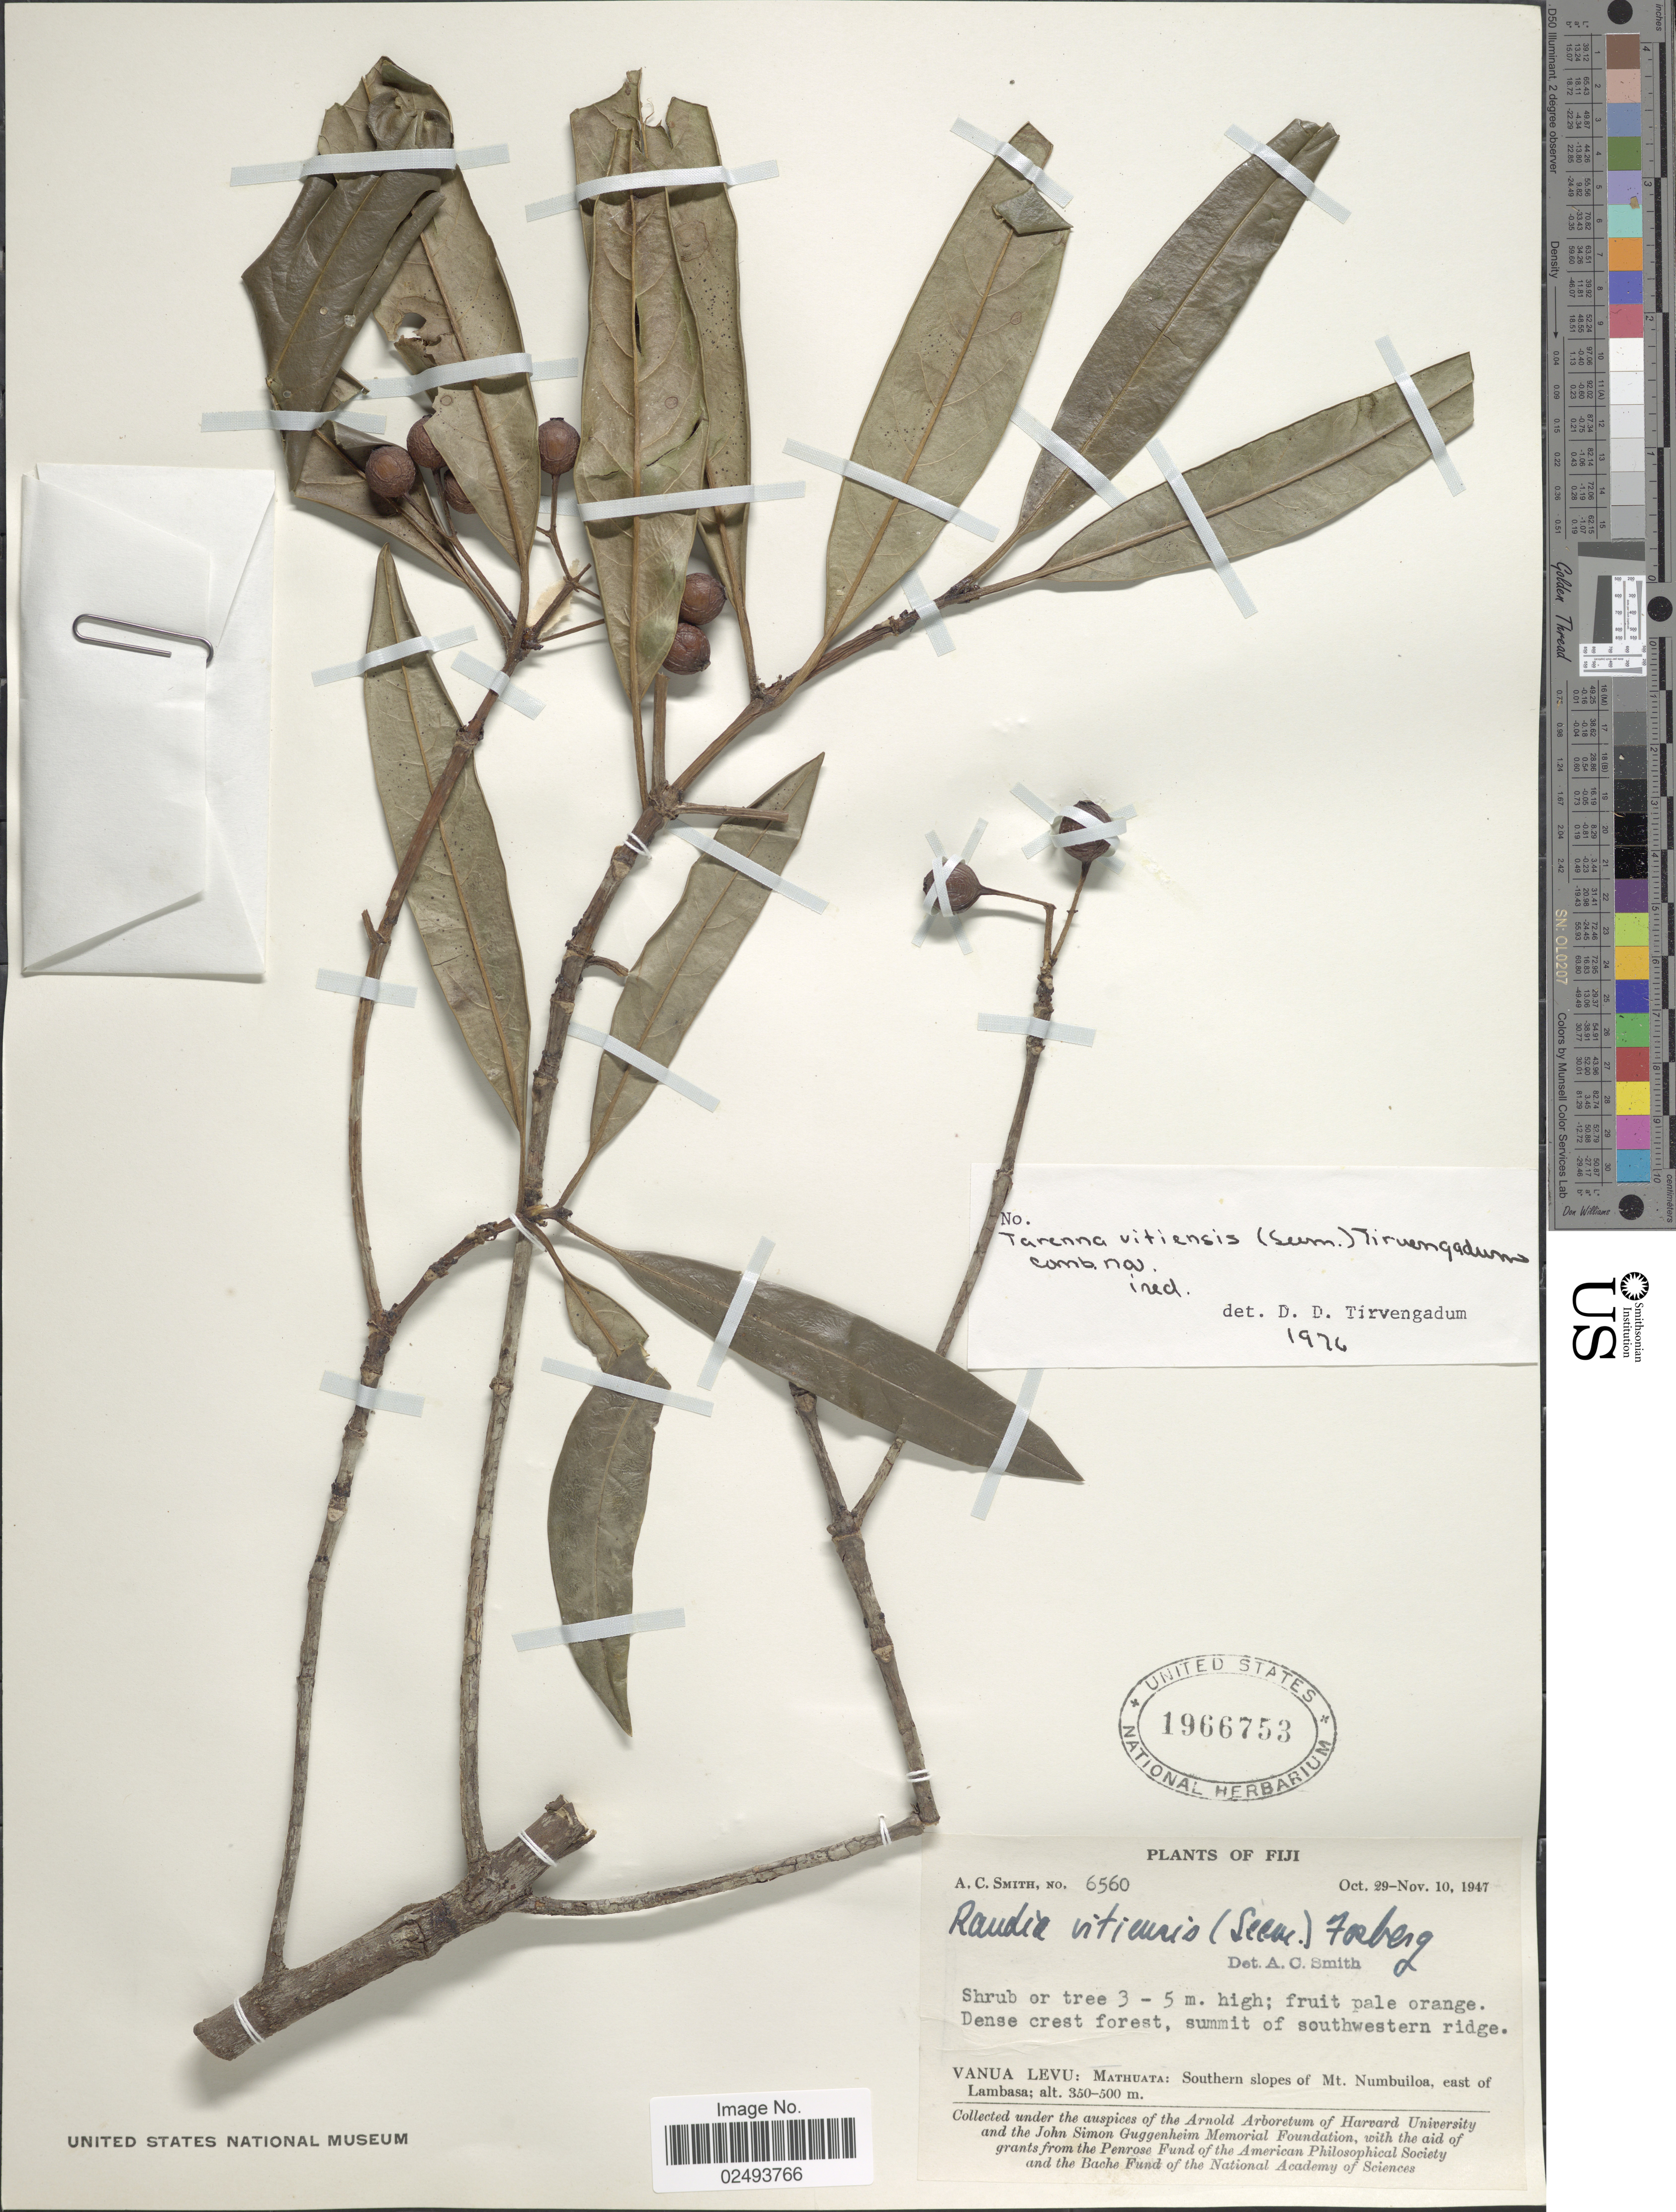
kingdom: Plantae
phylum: Tracheophyta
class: Magnoliopsida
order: Gentianales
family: Rubiaceae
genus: Tarenna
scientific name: Tarenna vitiensis (Seem.) Tirveng. comb. nov. ined.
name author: Craib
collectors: A. C. Smith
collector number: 6560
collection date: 1947-10-29/1947-11-10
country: Fiji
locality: Vanua Levu: Mathuata: Southern slopes of Mt. Numbuiloa, east of Lambasa, summit of southwestern ridge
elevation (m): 350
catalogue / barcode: US 1966753